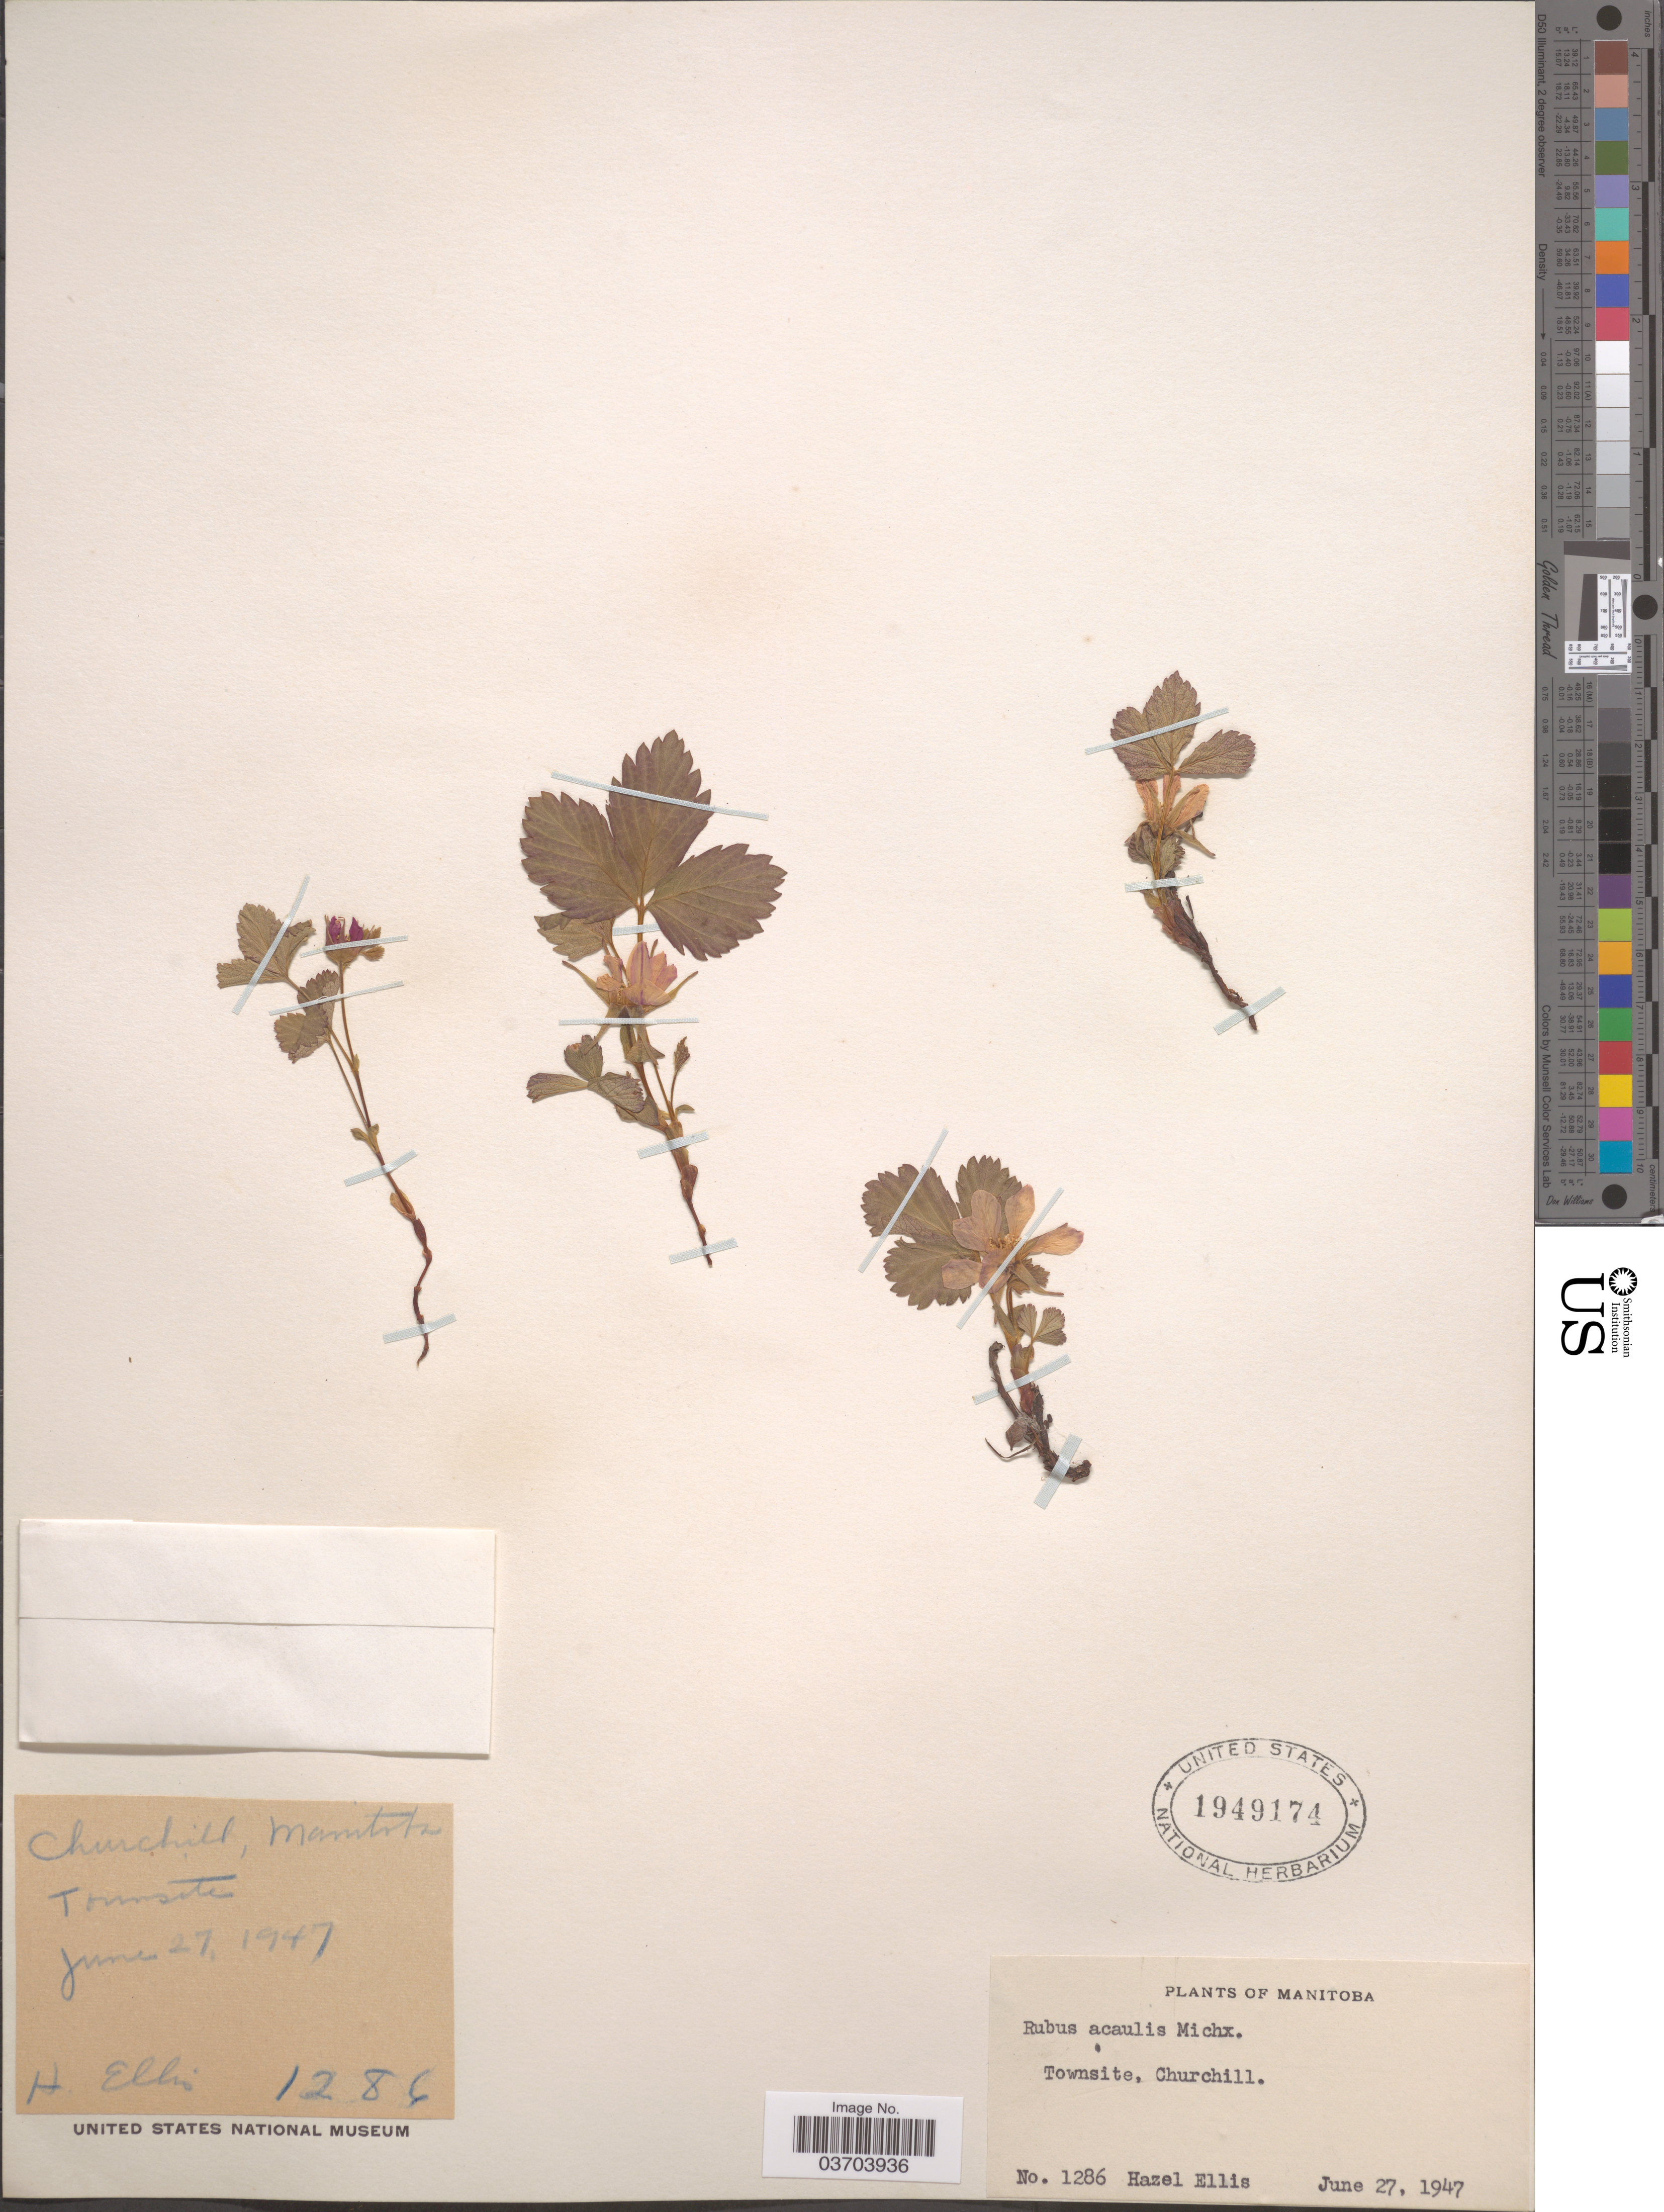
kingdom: Plantae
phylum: Tracheophyta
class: Magnoliopsida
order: Rosales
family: Rosaceae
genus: Rubus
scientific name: Rubus acaulis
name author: Michx.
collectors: H. Ellis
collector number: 1286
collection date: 1947-06-27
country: Canada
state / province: Manitoba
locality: Townsite, Churchill.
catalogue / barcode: US 1949174